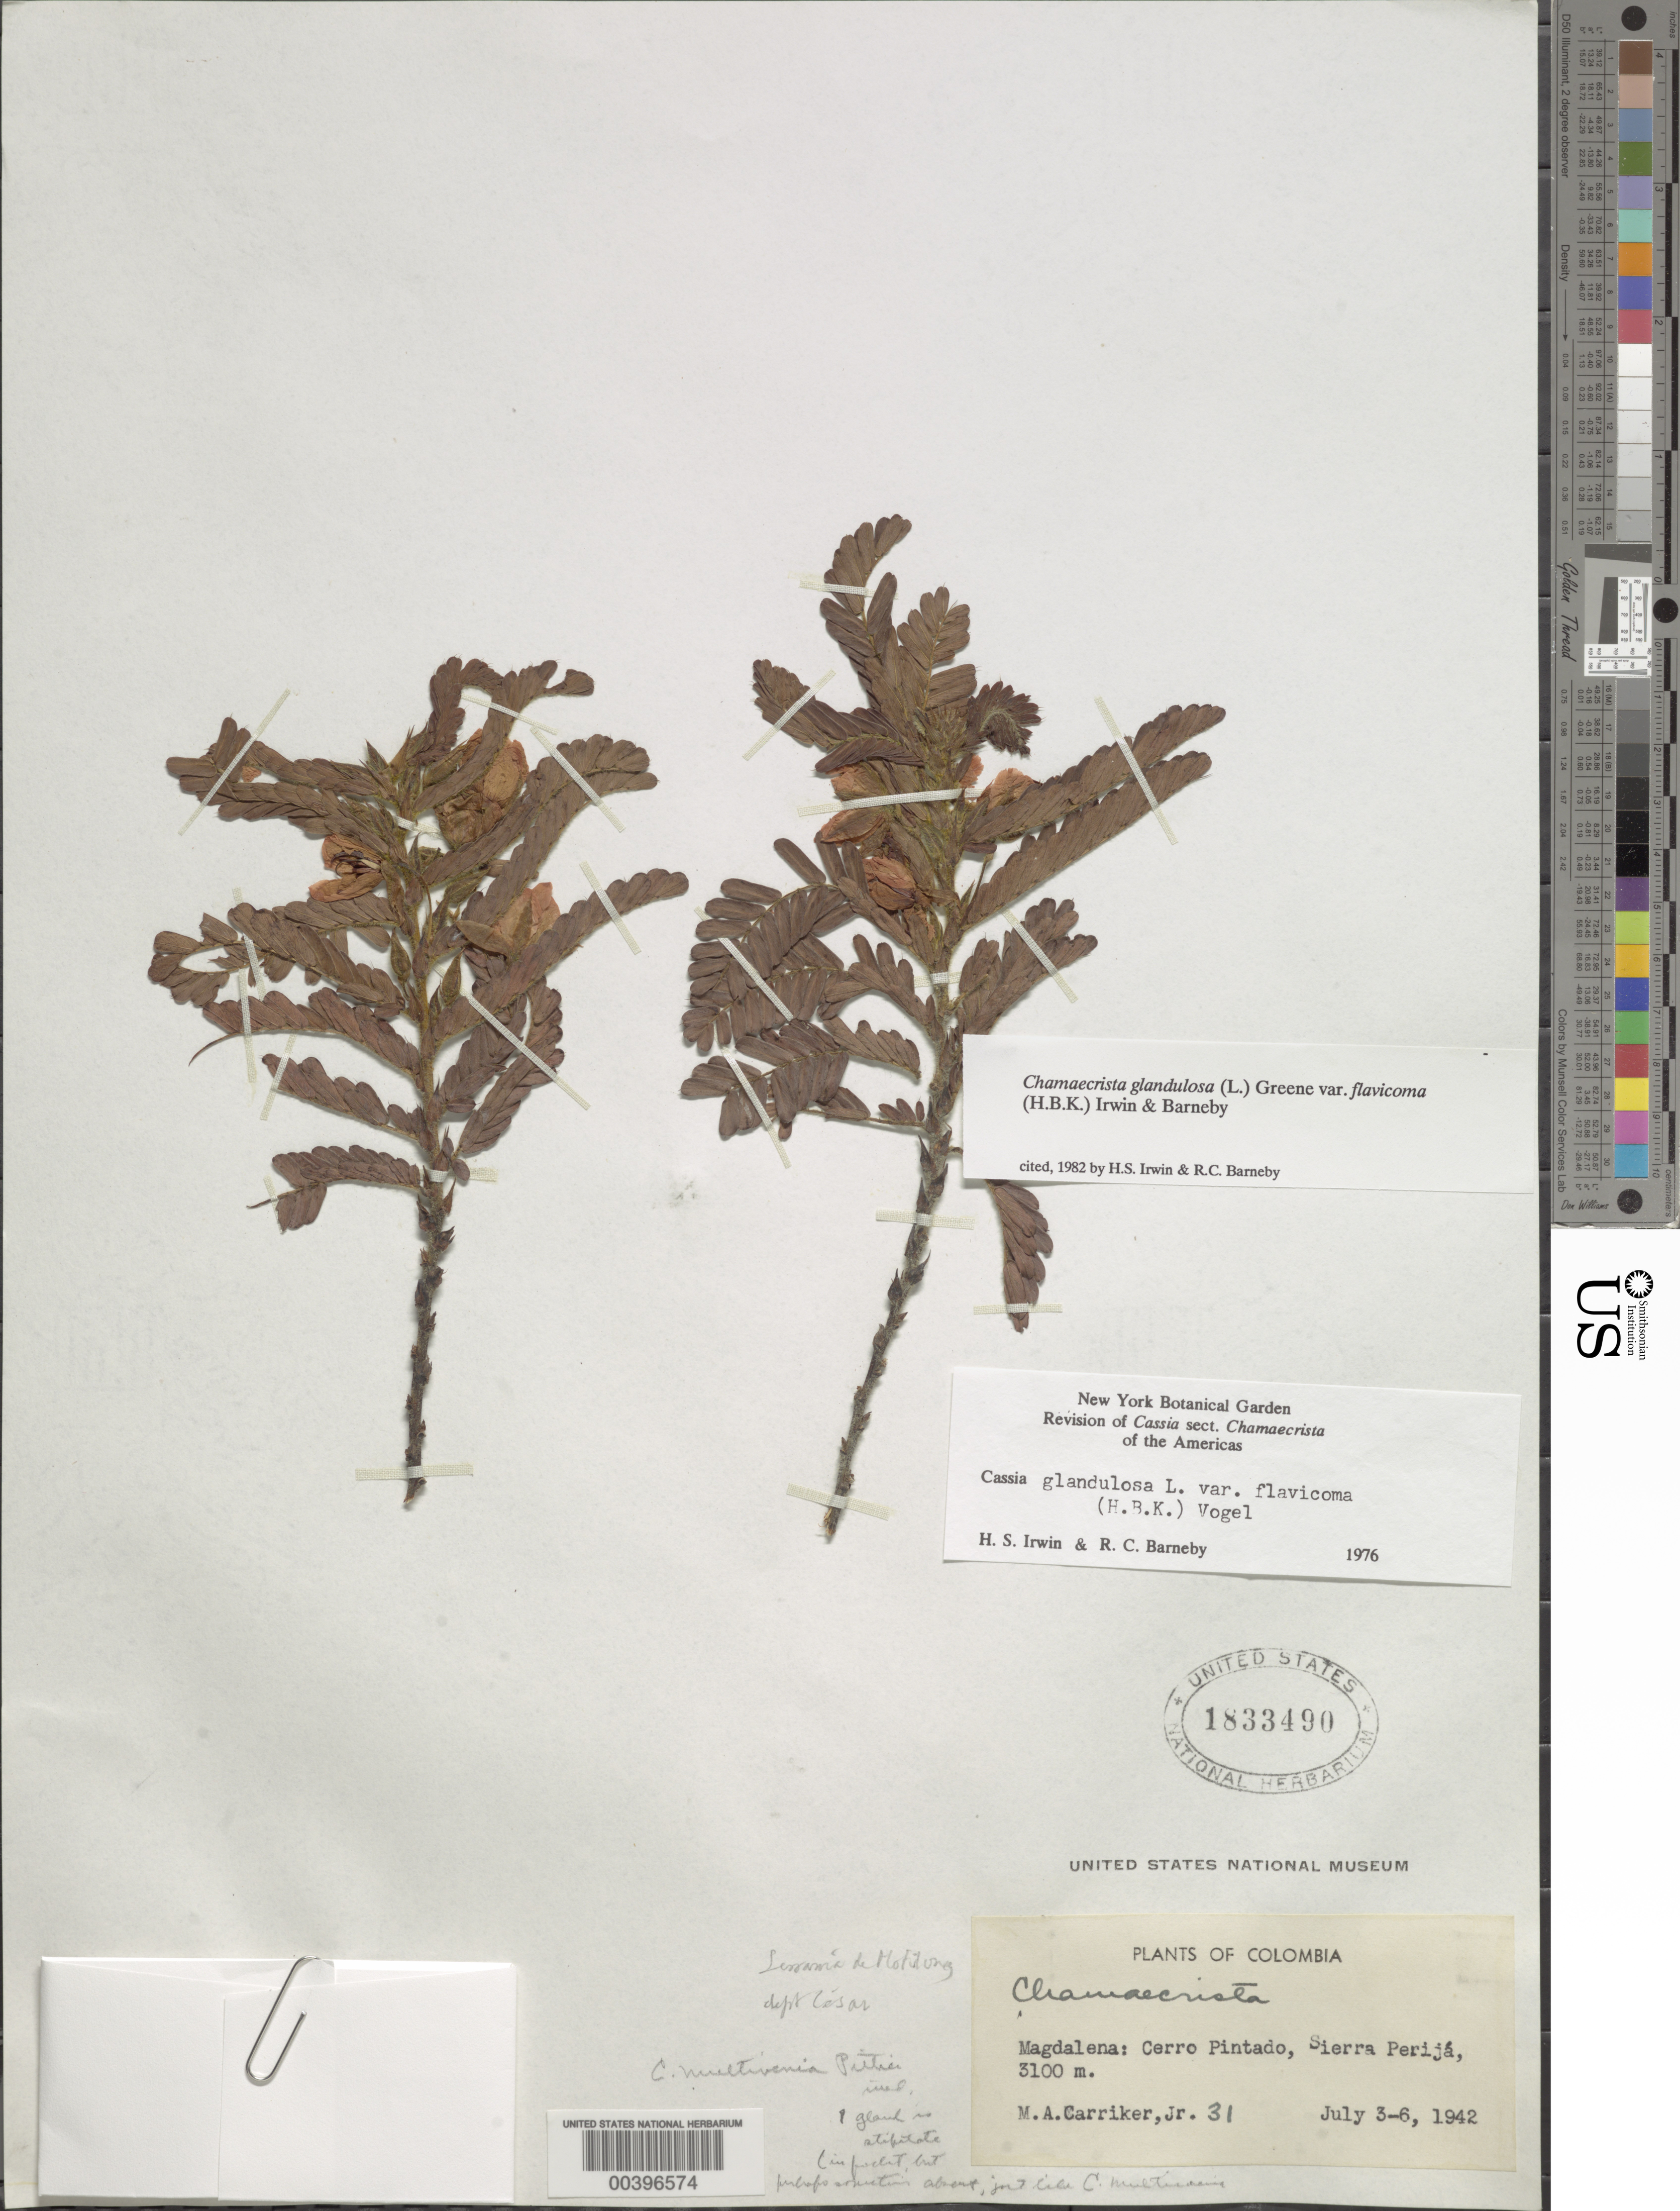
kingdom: Plantae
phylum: Tracheophyta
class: Magnoliopsida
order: Fabales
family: Fabaceae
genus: Chamaecrista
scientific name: Chamaecrista glandulosa var. flavicoma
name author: (Kunth) H.S. Irwin & Barneby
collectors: M. A. Carriker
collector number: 31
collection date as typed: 03 Jul 1942 to 06 Jul 1942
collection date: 1942-07-03/1942-07-06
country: Colombia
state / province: Magdalena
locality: Cerro pinTado, Sierra Perija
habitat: Paramo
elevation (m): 3100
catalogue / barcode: US 1833490